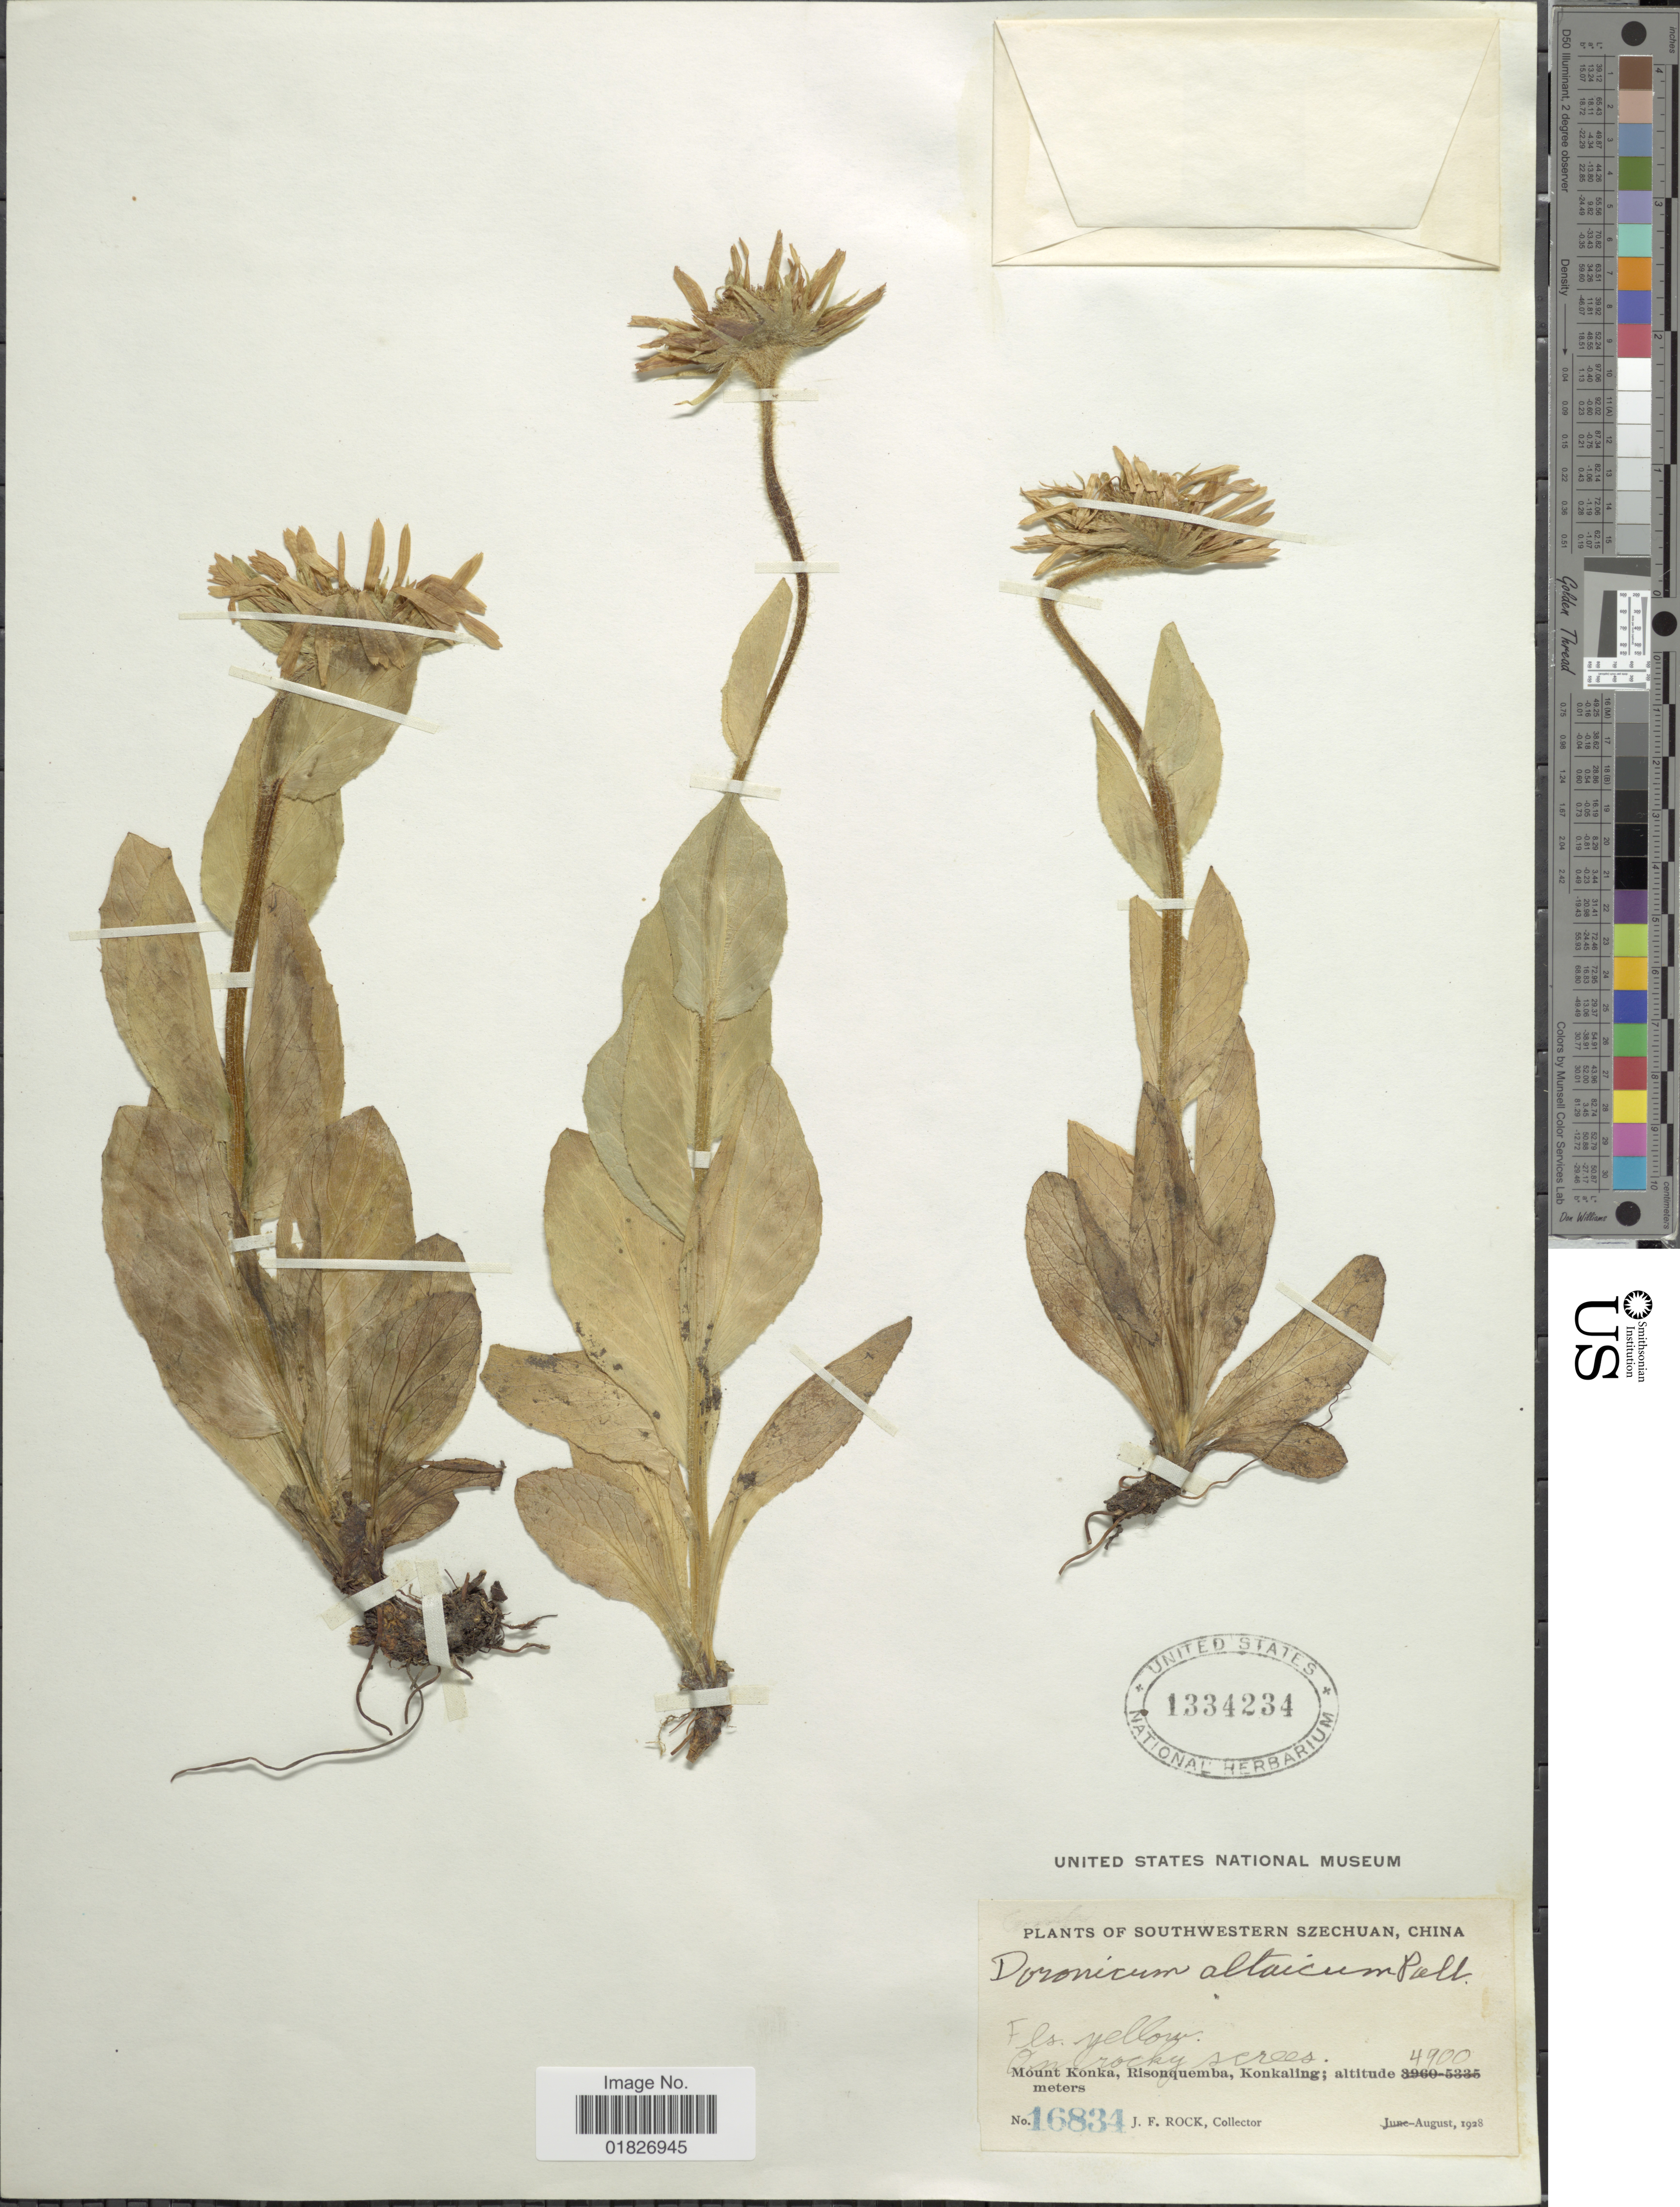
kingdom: Plantae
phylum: Tracheophyta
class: Magnoliopsida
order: Asterales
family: Asteraceae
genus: Doronicum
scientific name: Doronicum atlaicum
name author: Pall.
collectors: J. Rock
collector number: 16834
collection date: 1928-08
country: China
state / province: Sichuan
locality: Southwestern Szechuan, Mount Konka, Risonquemba, Konkaling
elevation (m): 4900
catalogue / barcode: US 1334234